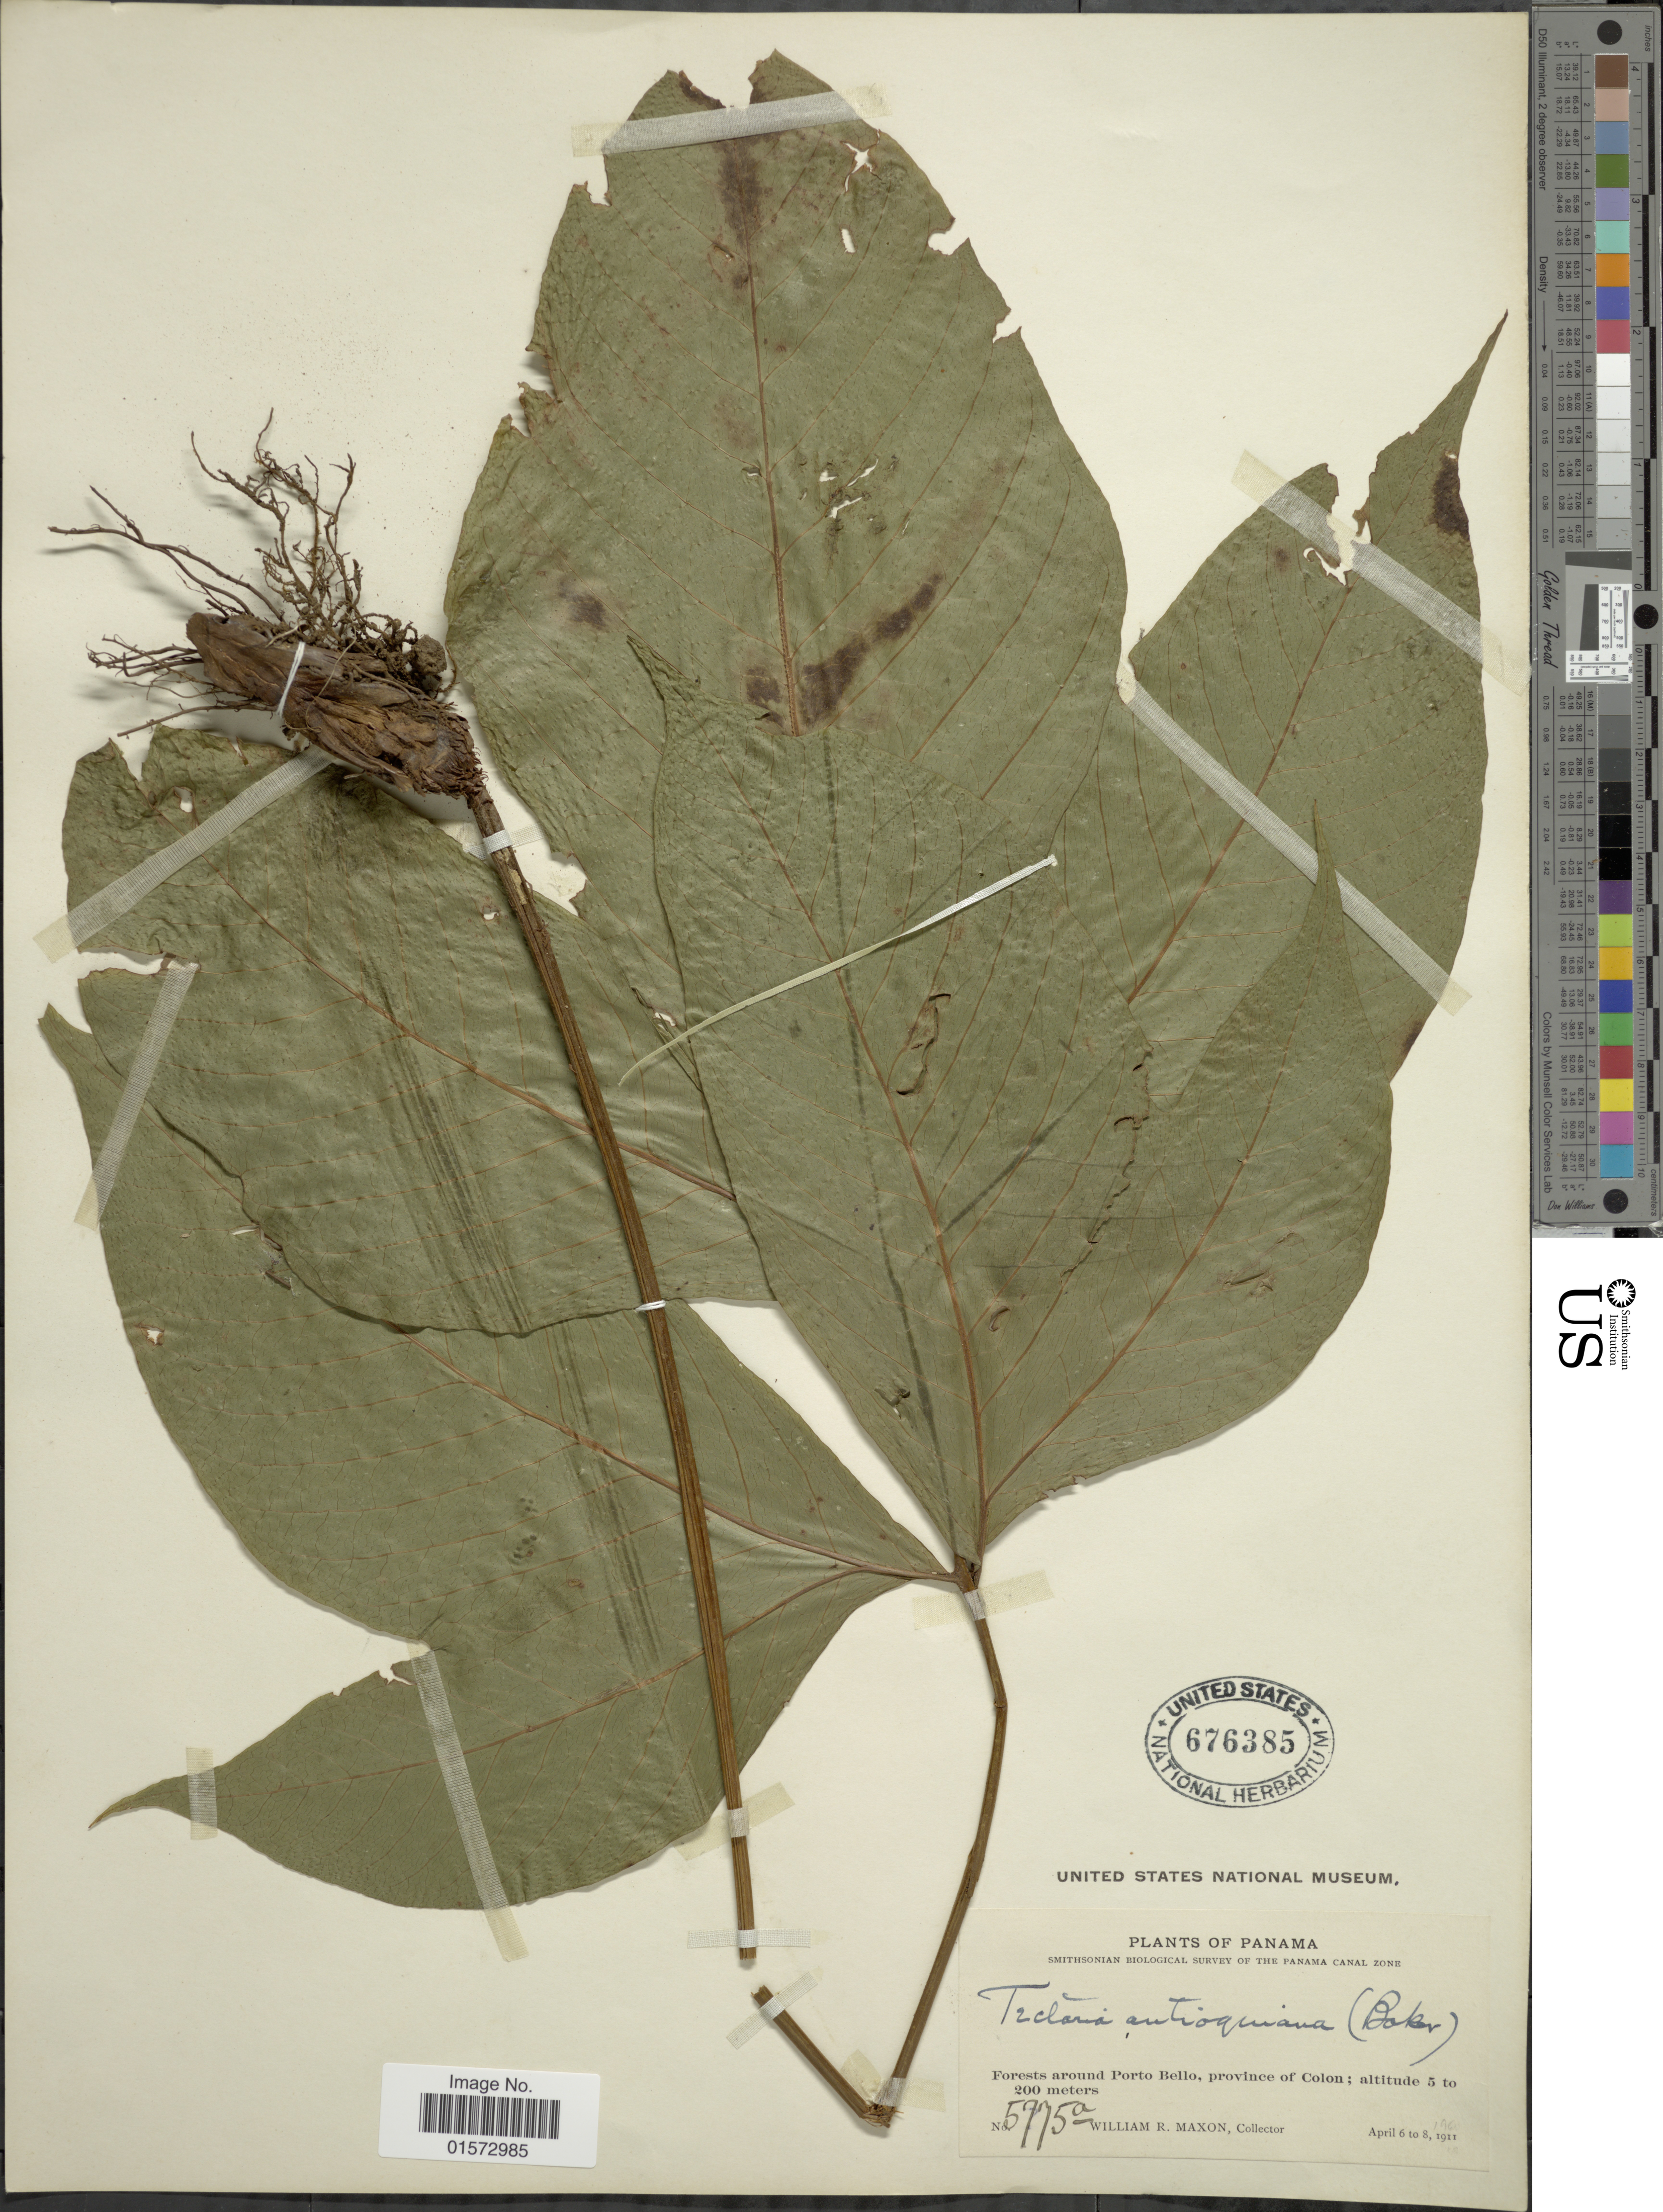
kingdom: Plantae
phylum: Tracheophyta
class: Polypodiopsida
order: Polypodiales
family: Tectariaceae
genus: Tectaria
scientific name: Tectaria antioquiana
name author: (Baker) C. Chr.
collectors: W. R. Maxon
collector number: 5775a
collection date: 1911-04-06/1911-04-08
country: Panama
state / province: Colón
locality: Forests around Porto Bello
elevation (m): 5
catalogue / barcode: US 676385